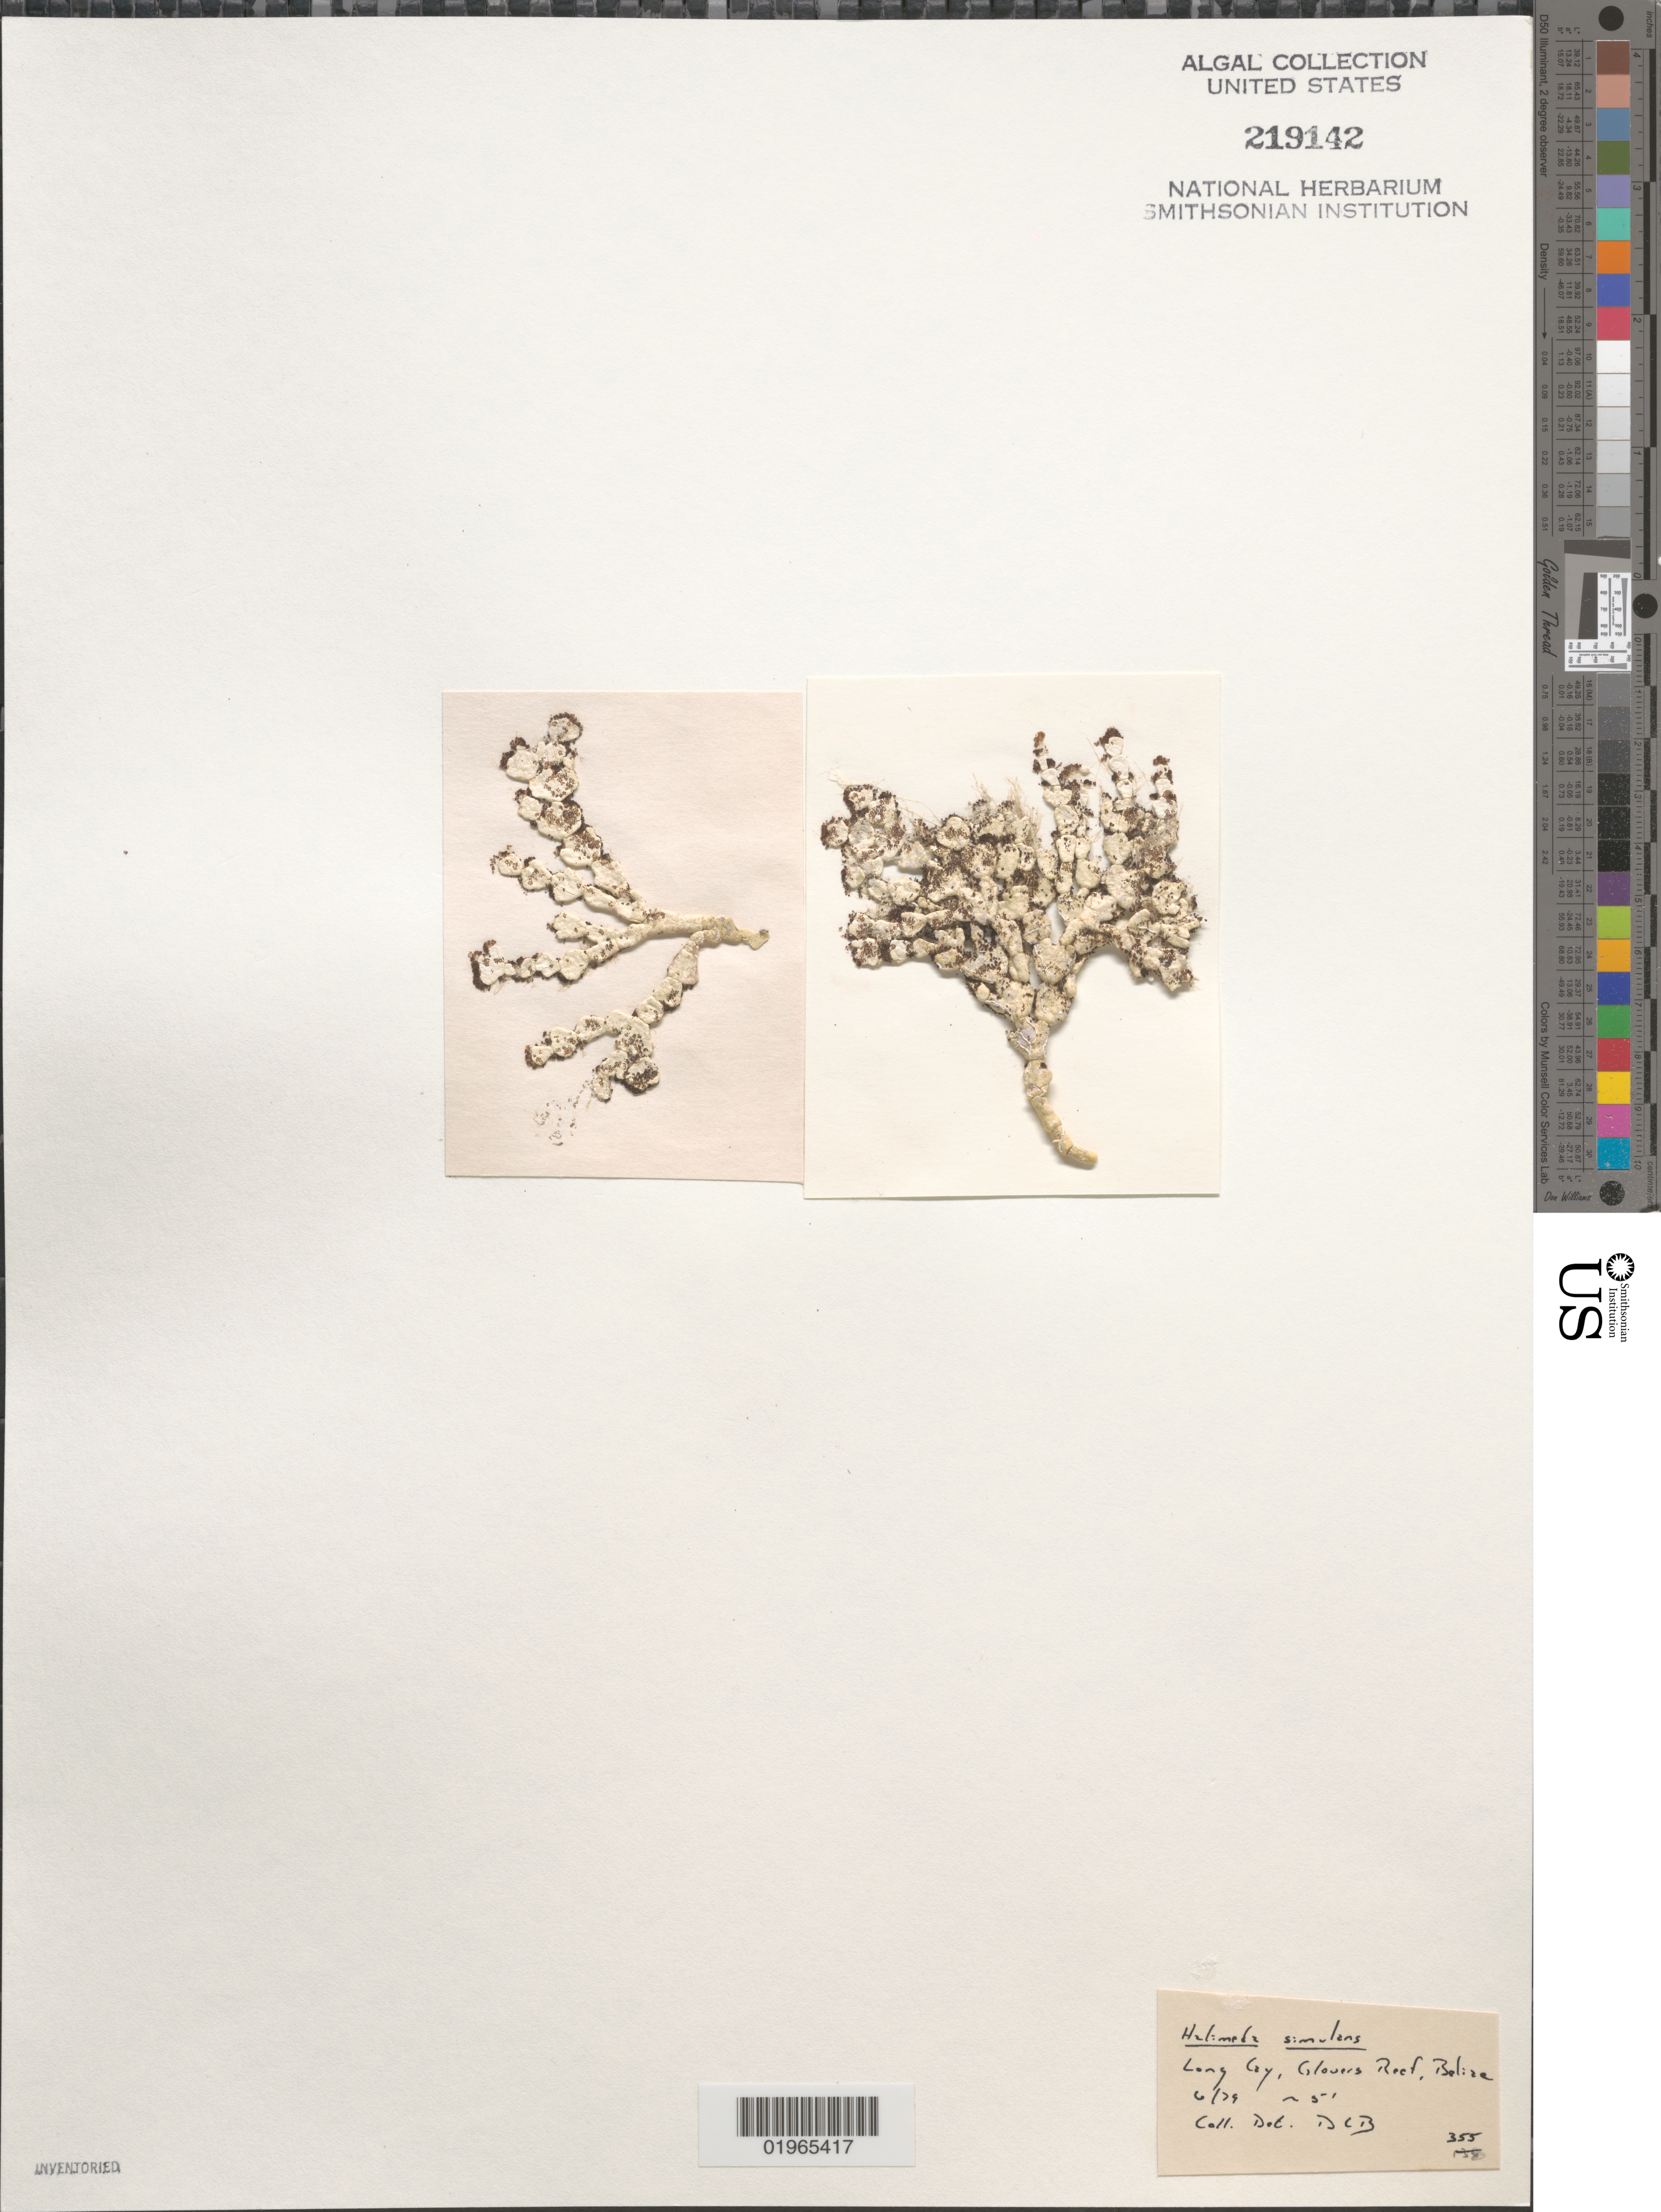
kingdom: Plantae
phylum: Chlorophyta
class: Ulvophyceae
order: Bryopsidales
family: Halimedaceae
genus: Halimeda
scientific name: Halimeda simulans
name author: M. Howe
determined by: Ballantine, D. L.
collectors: D.L. Ballantine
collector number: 355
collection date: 1979-06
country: Belize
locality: Long Cay, Glovers Reef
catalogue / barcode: US 219142